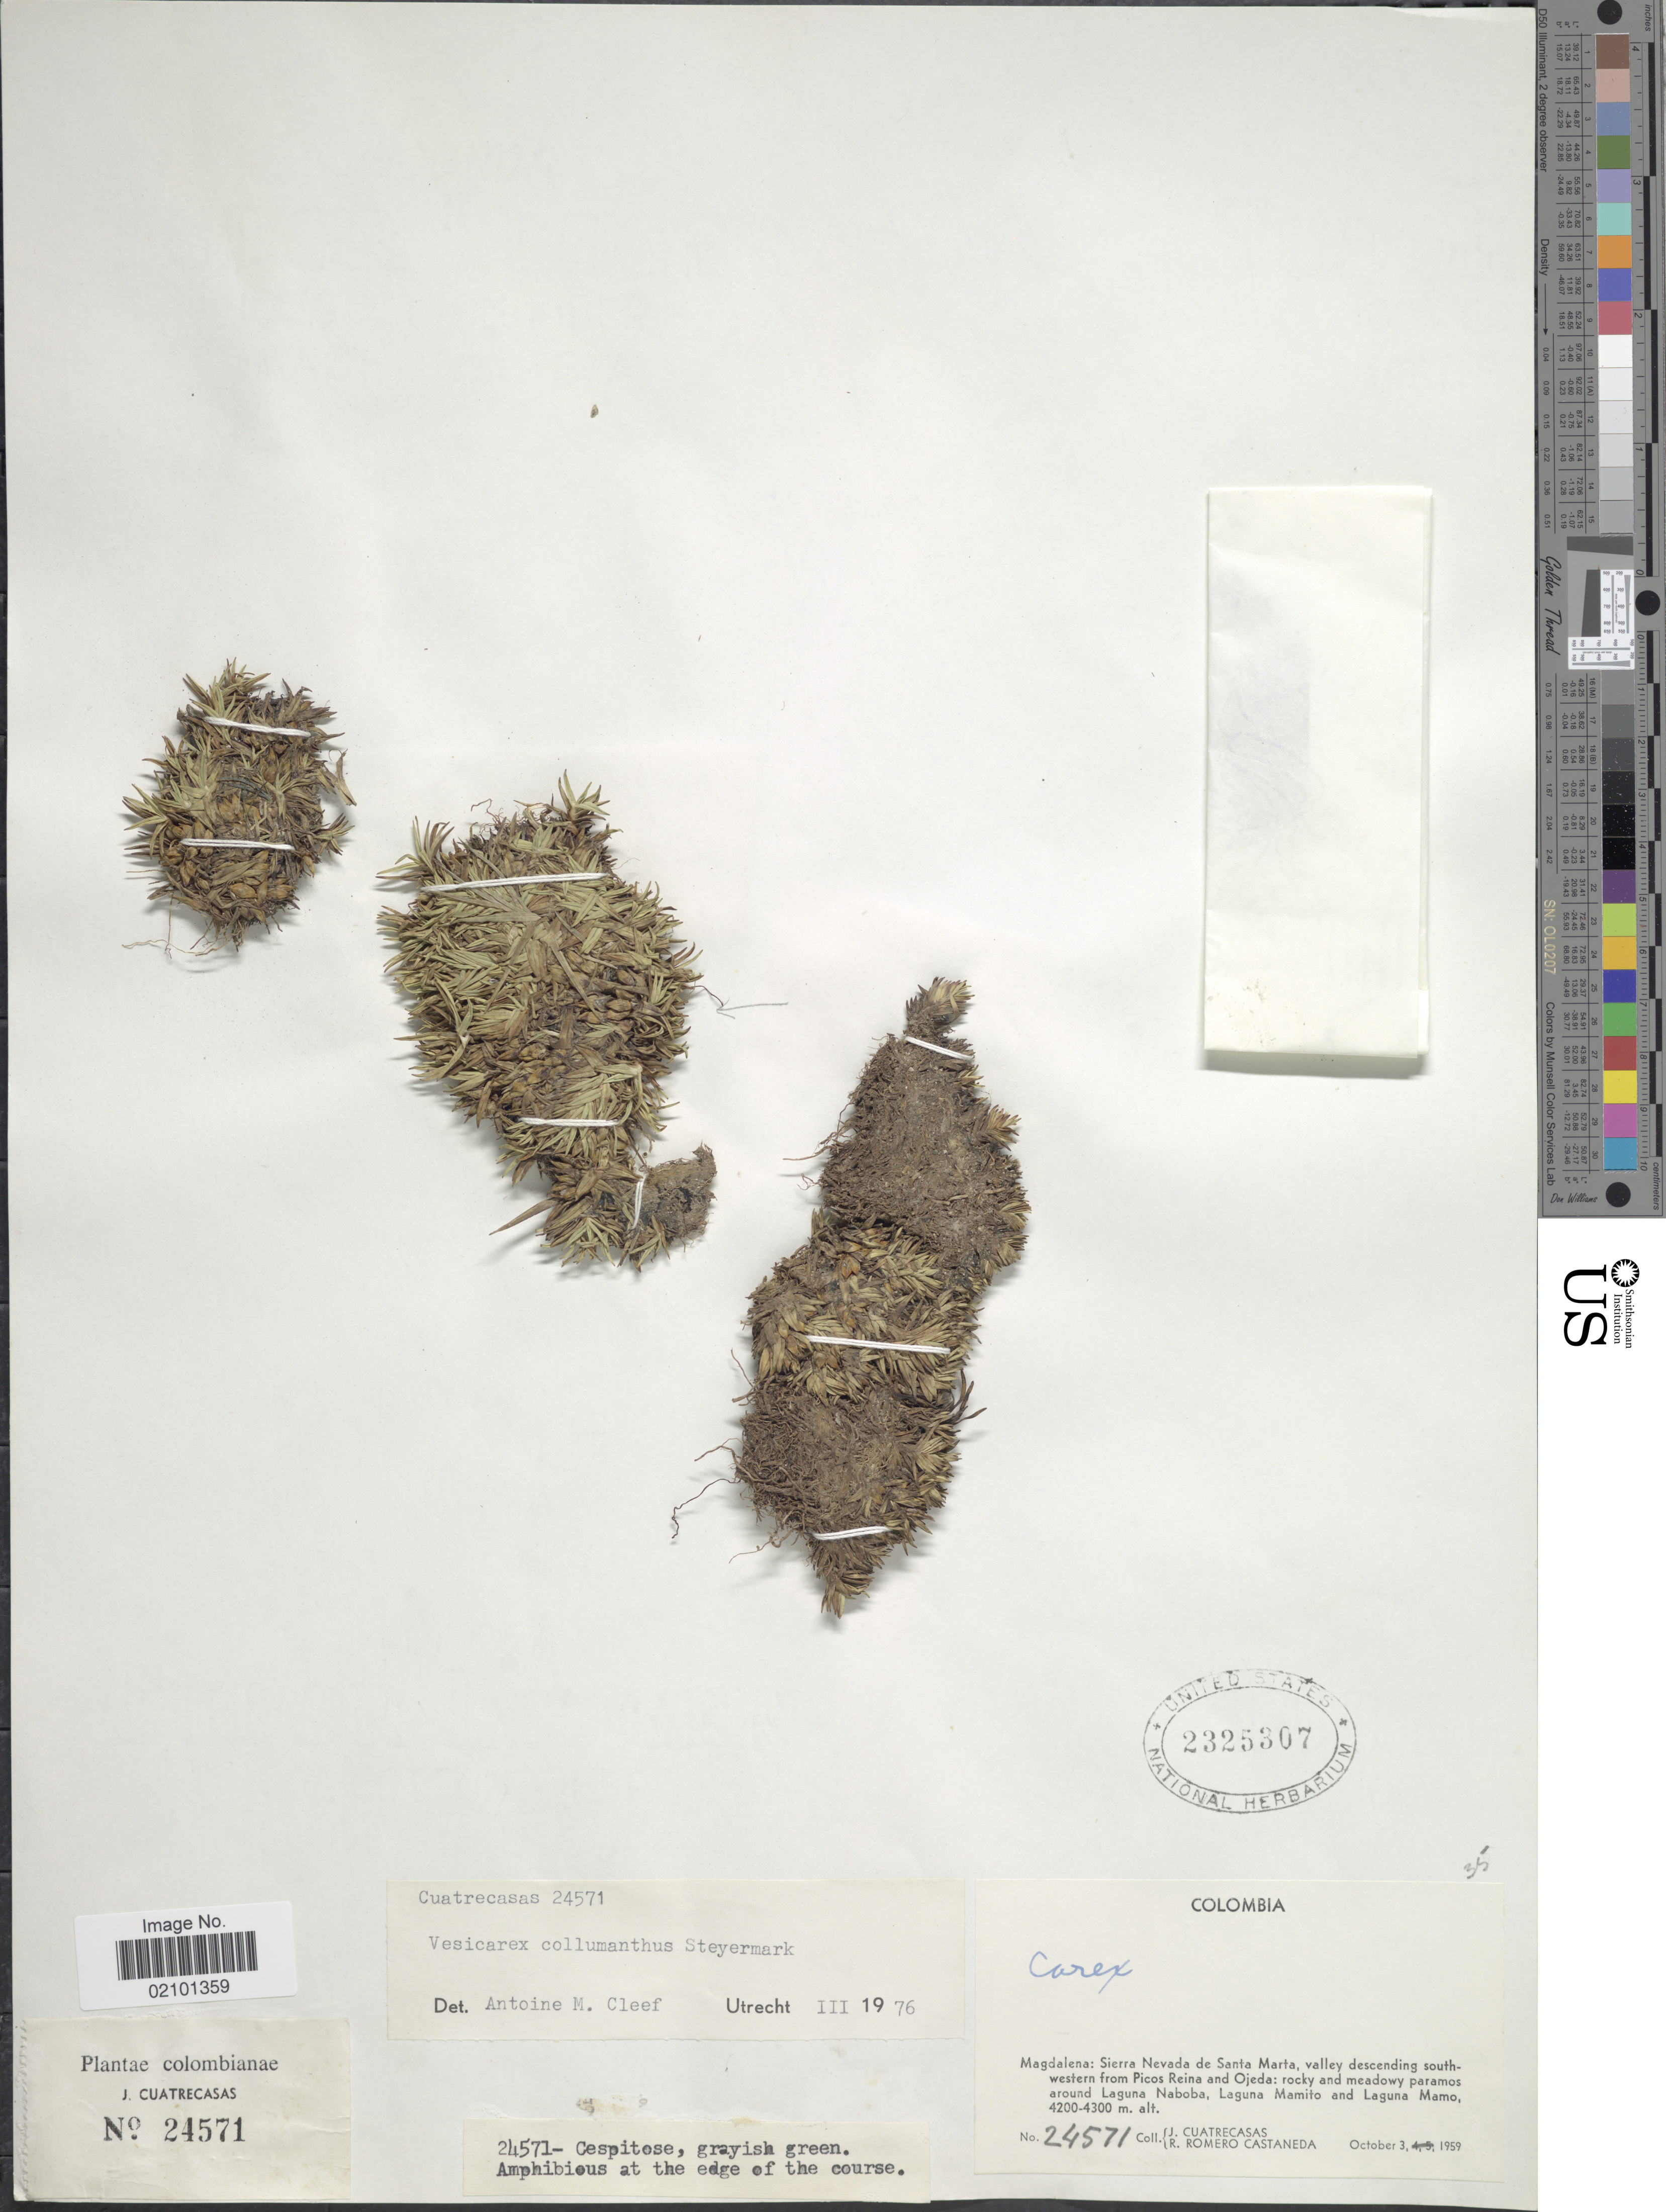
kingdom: Plantae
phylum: Tracheophyta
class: Liliopsida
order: Poales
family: Cyperaceae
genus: Carex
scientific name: Carex collumanthus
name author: (Steyerm.) L.E. Mora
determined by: Strong, Mark T., (BOT), Smithsonian Institution - National Museum of Natural History (UNITED STATES)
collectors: J. Cuatrecasas & R. Romero Castañeda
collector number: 24571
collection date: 1959-10-03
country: Colombia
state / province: Magdalena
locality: Magdalena: Sierra Nevada de Santa Marta, valley descending south-western from Picos Reina and Ojeda: rocky and meadowy paramos around Laguna Naboba, Laguna Mamito and Laguna Mamo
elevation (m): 4200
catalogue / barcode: US 2325307